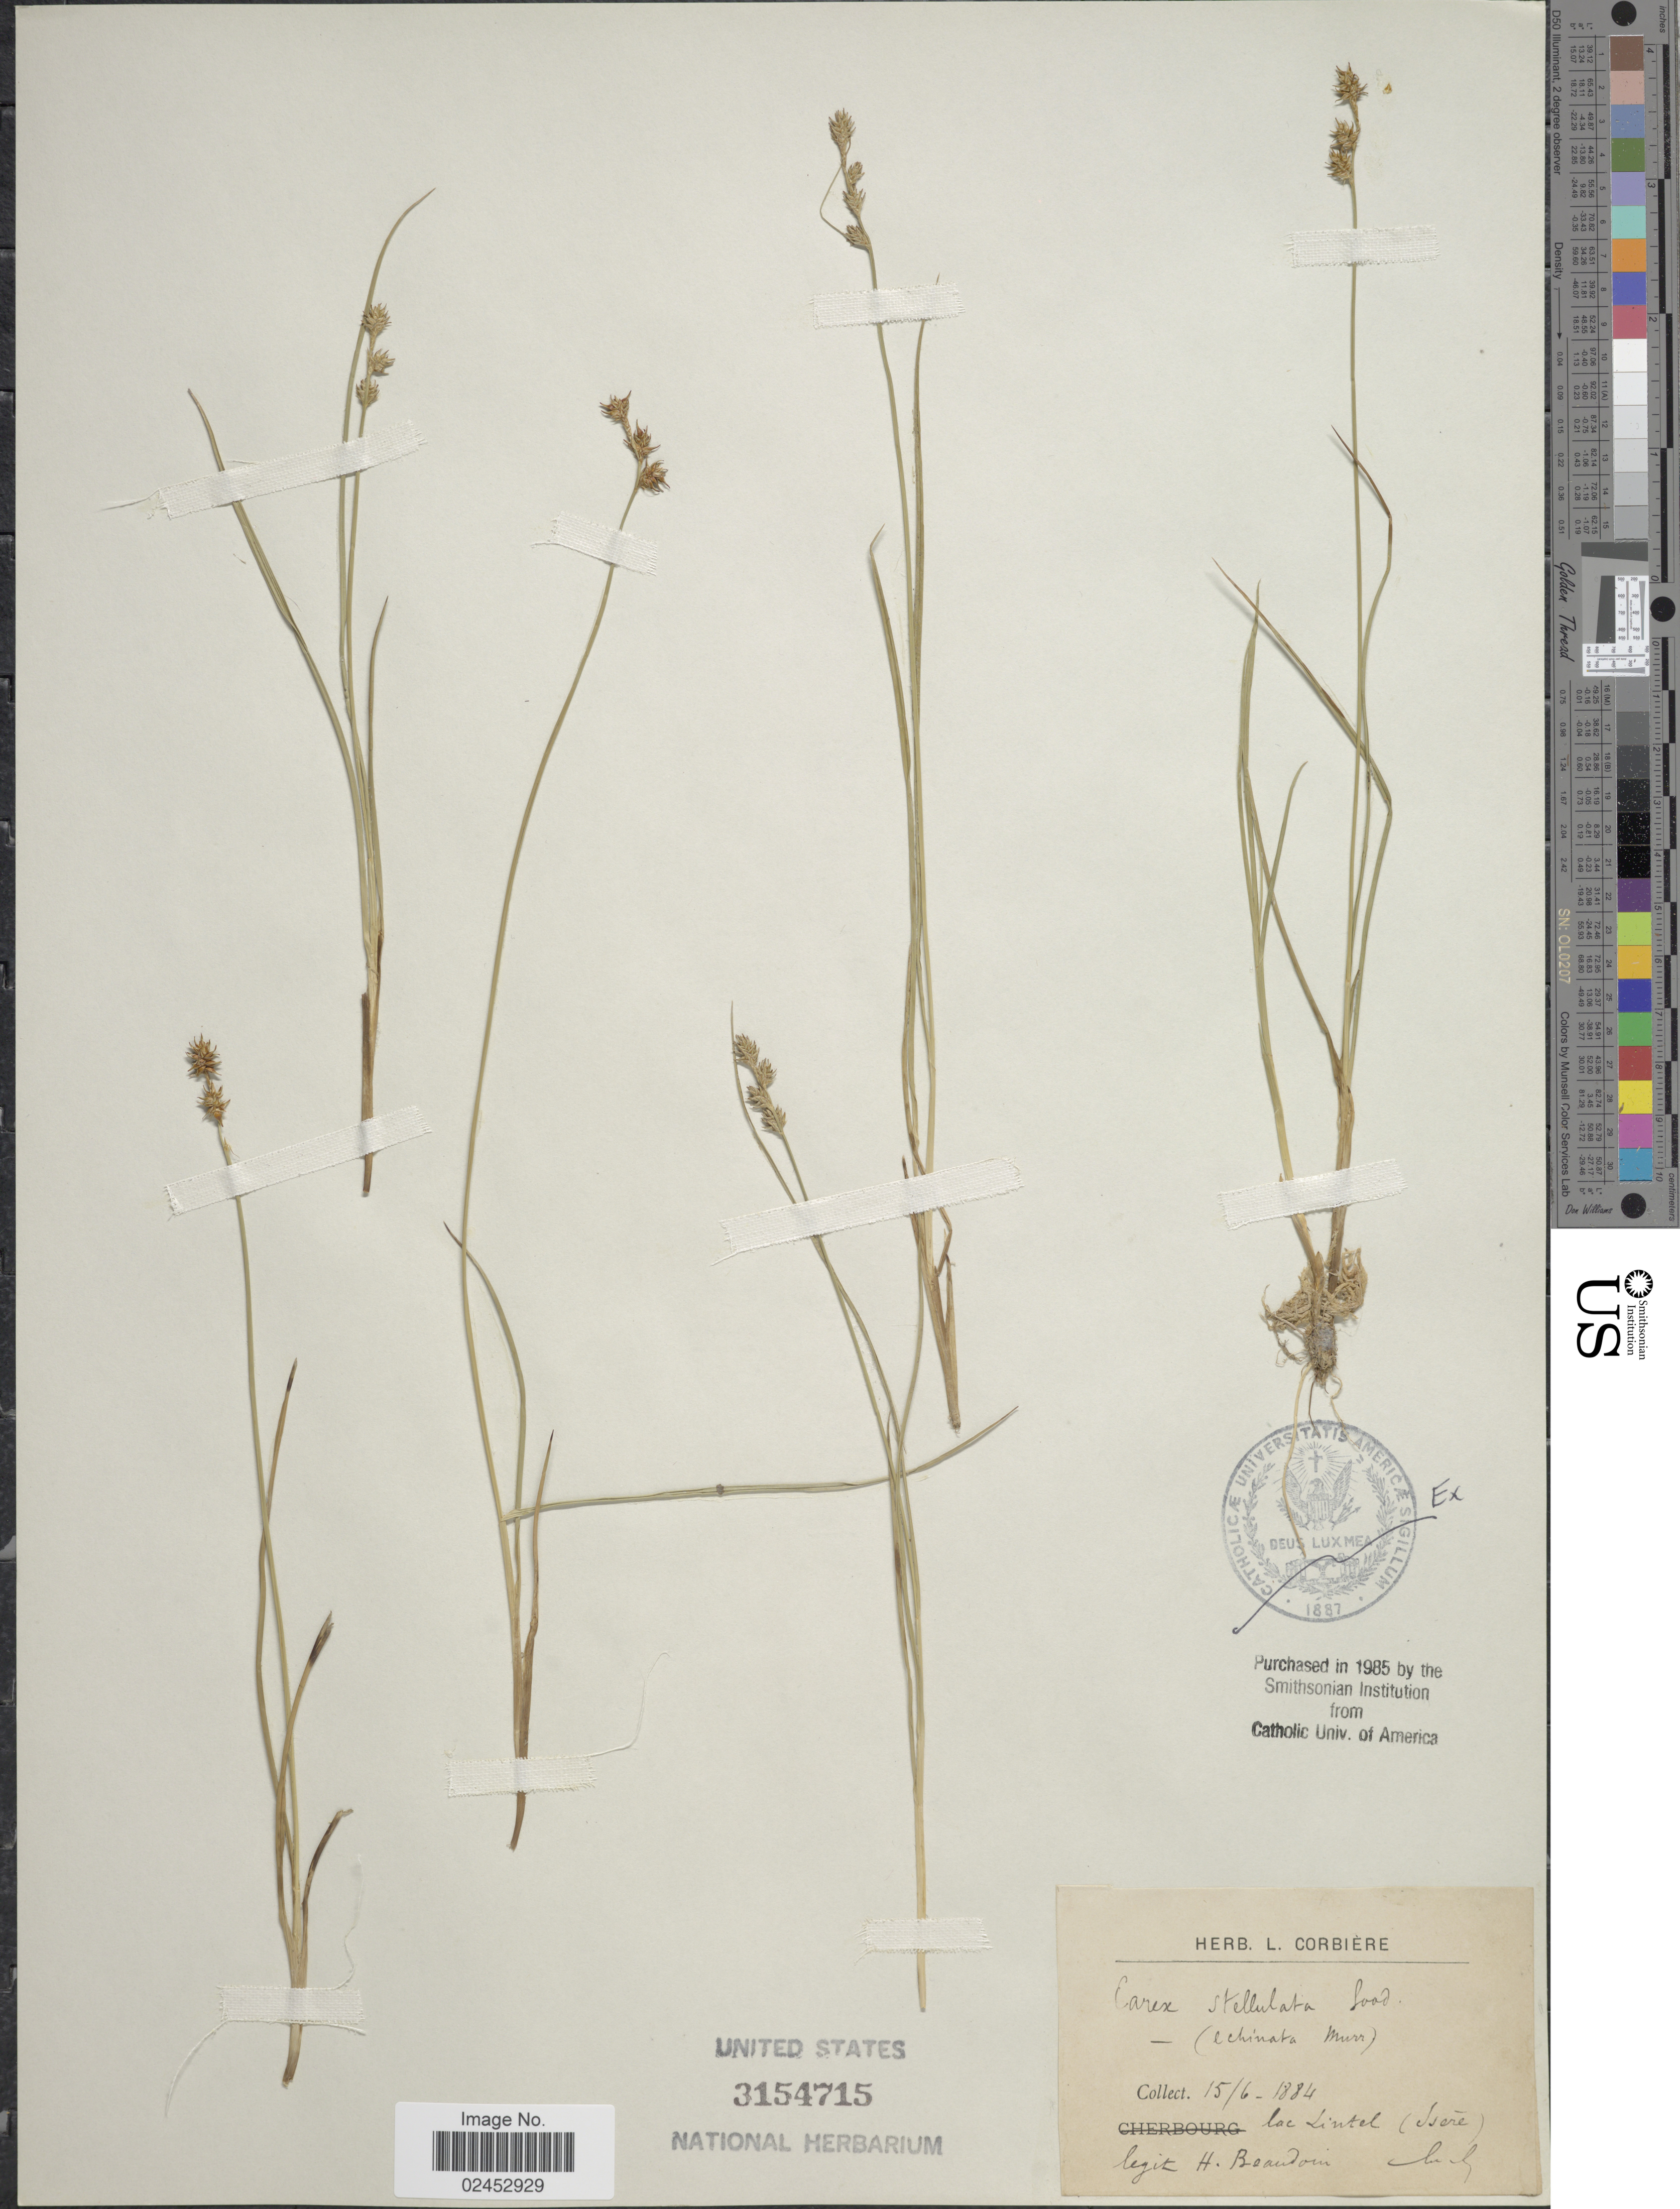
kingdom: Plantae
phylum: Tracheophyta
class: Liliopsida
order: Poales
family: Cyperaceae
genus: Carex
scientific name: Carex echinata subsp. echinata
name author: Murray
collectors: Beaudouin, H.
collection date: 1884-06-15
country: France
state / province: Auvergne-Rhône-Alpes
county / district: Isère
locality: Lac Lintal (Isere). [interpreted]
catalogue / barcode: US 3154715